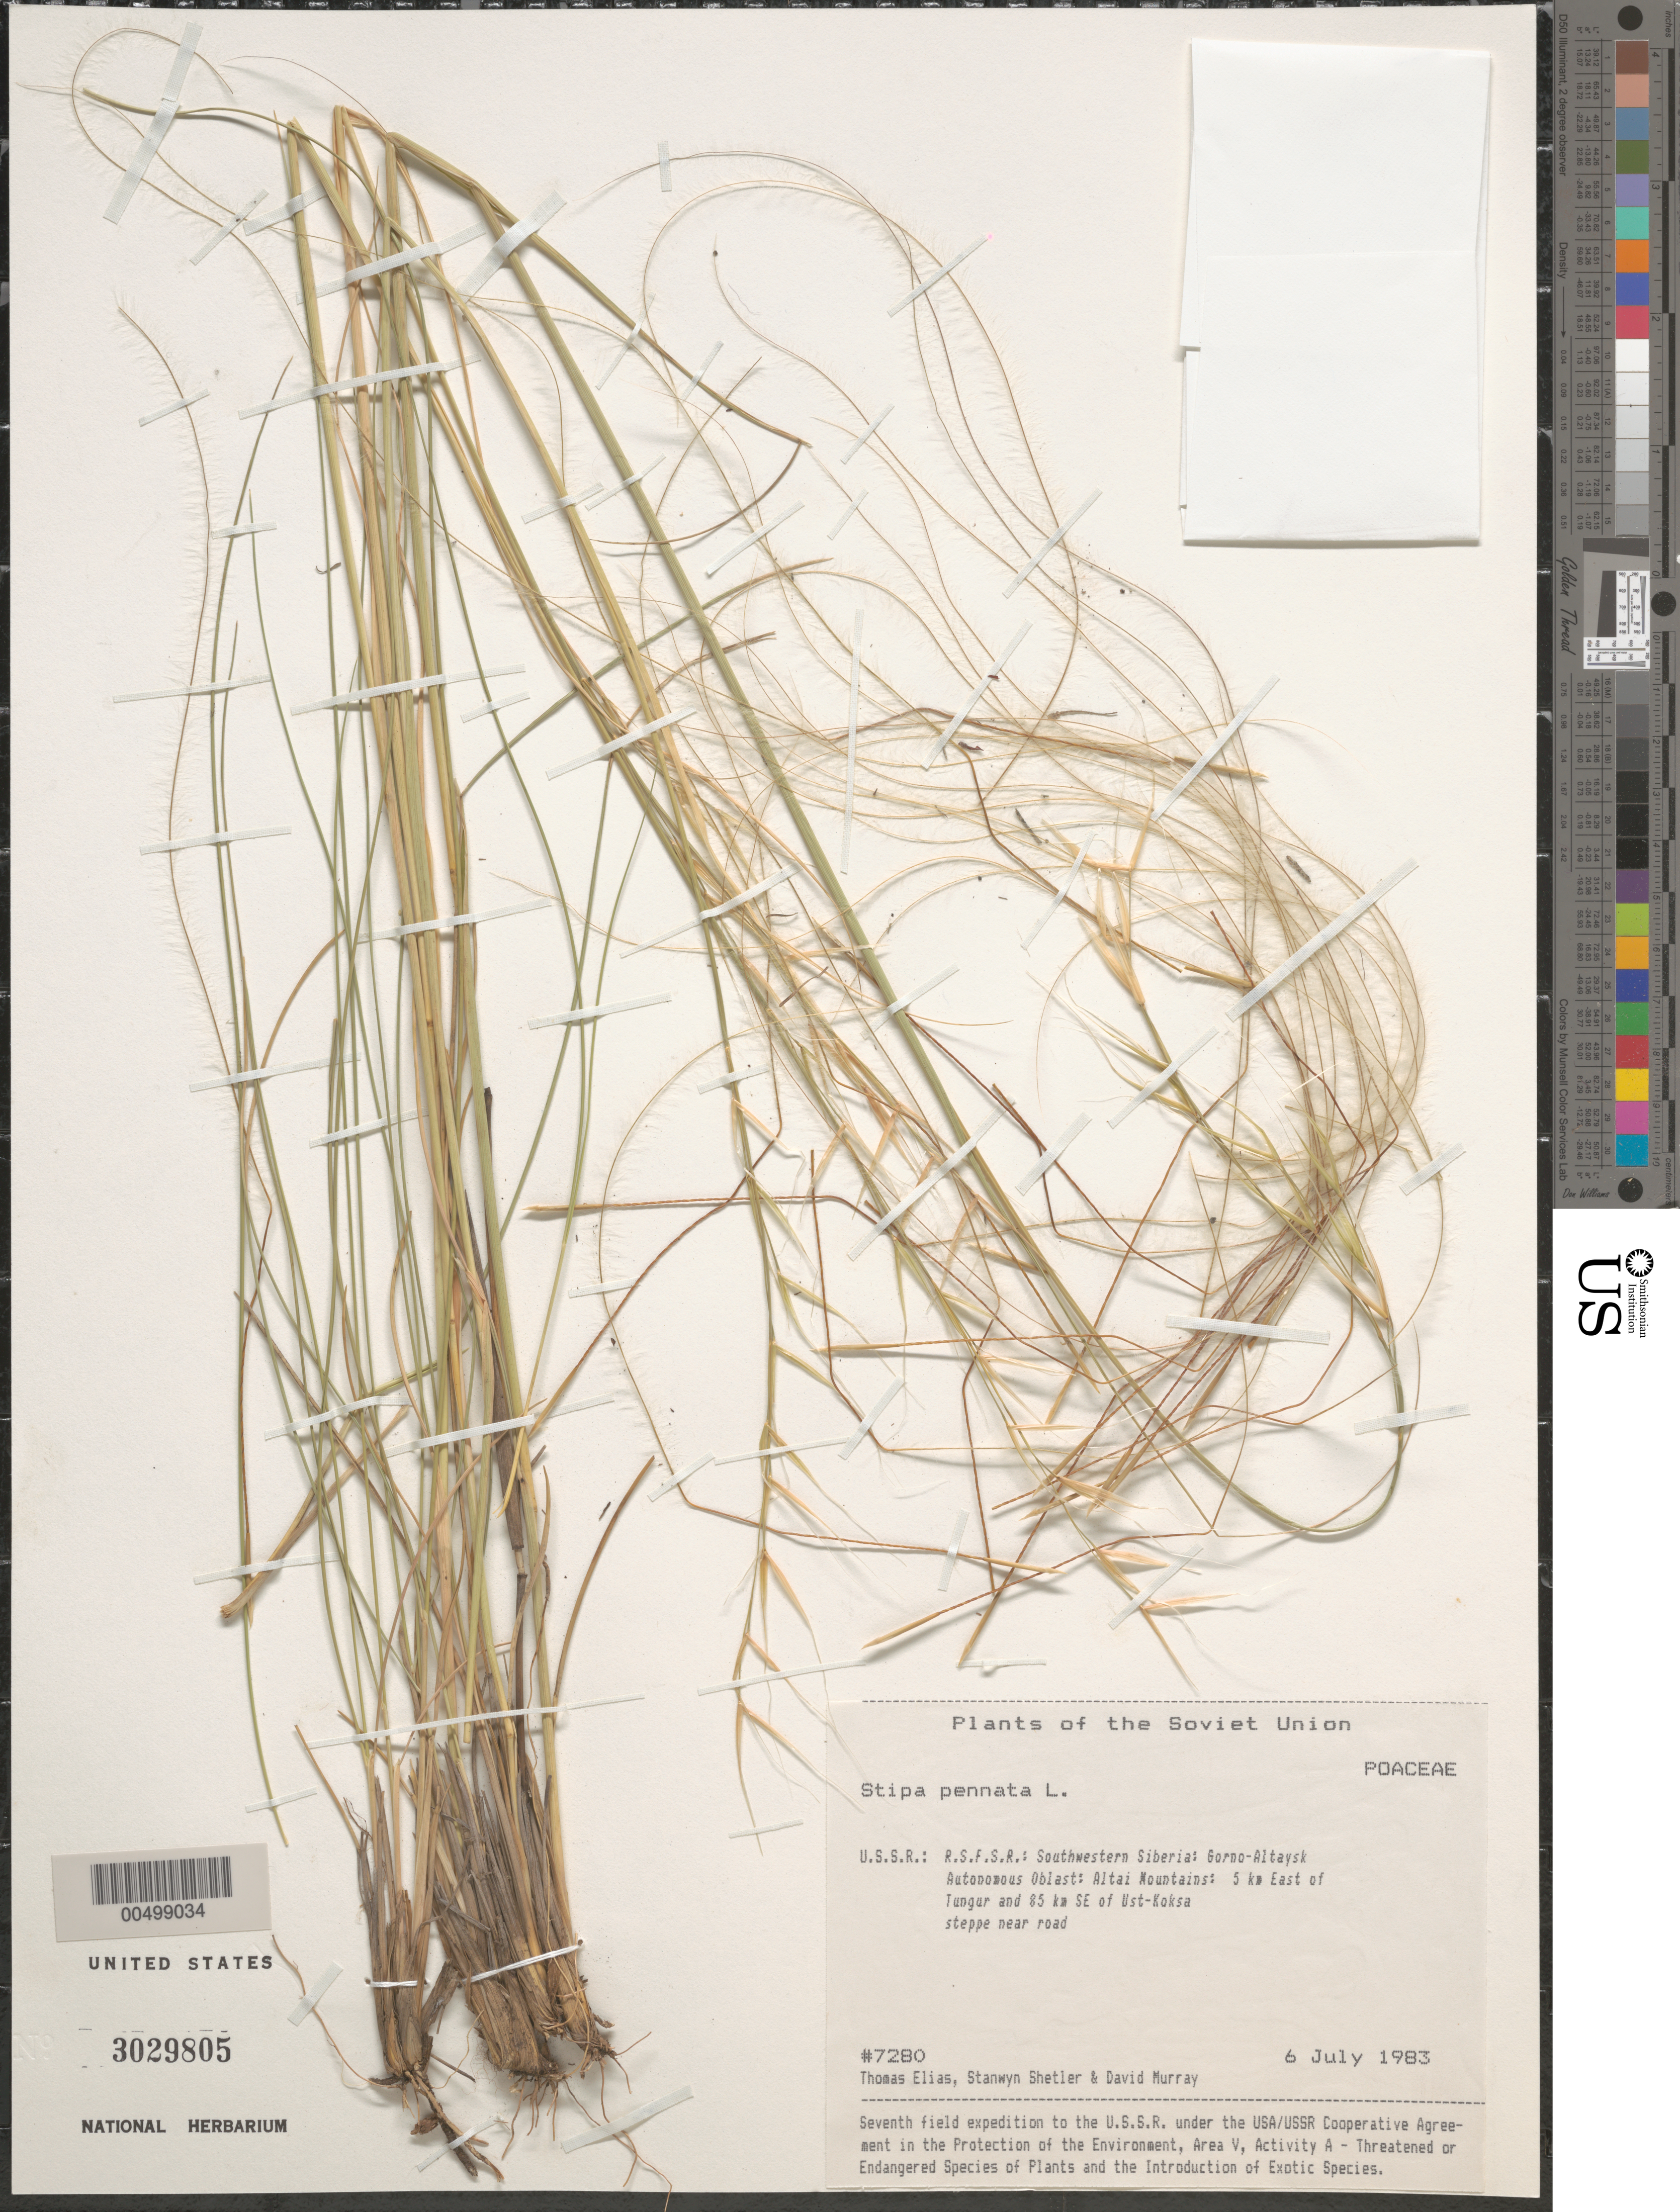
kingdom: Plantae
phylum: Tracheophyta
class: Liliopsida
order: Poales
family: Poaceae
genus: Stipa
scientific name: Stipa pennata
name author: L.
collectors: T. Elias, S. Shetler & D. F. Murray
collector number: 7280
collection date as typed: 06 Jul 1983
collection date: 1983-07-06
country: Russian Federation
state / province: Altai Republic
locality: Altai Mountains, ca. 5 km E of Tungur and 85 km SE of Ust-Koksa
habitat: steppe near road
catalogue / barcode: US 3029805